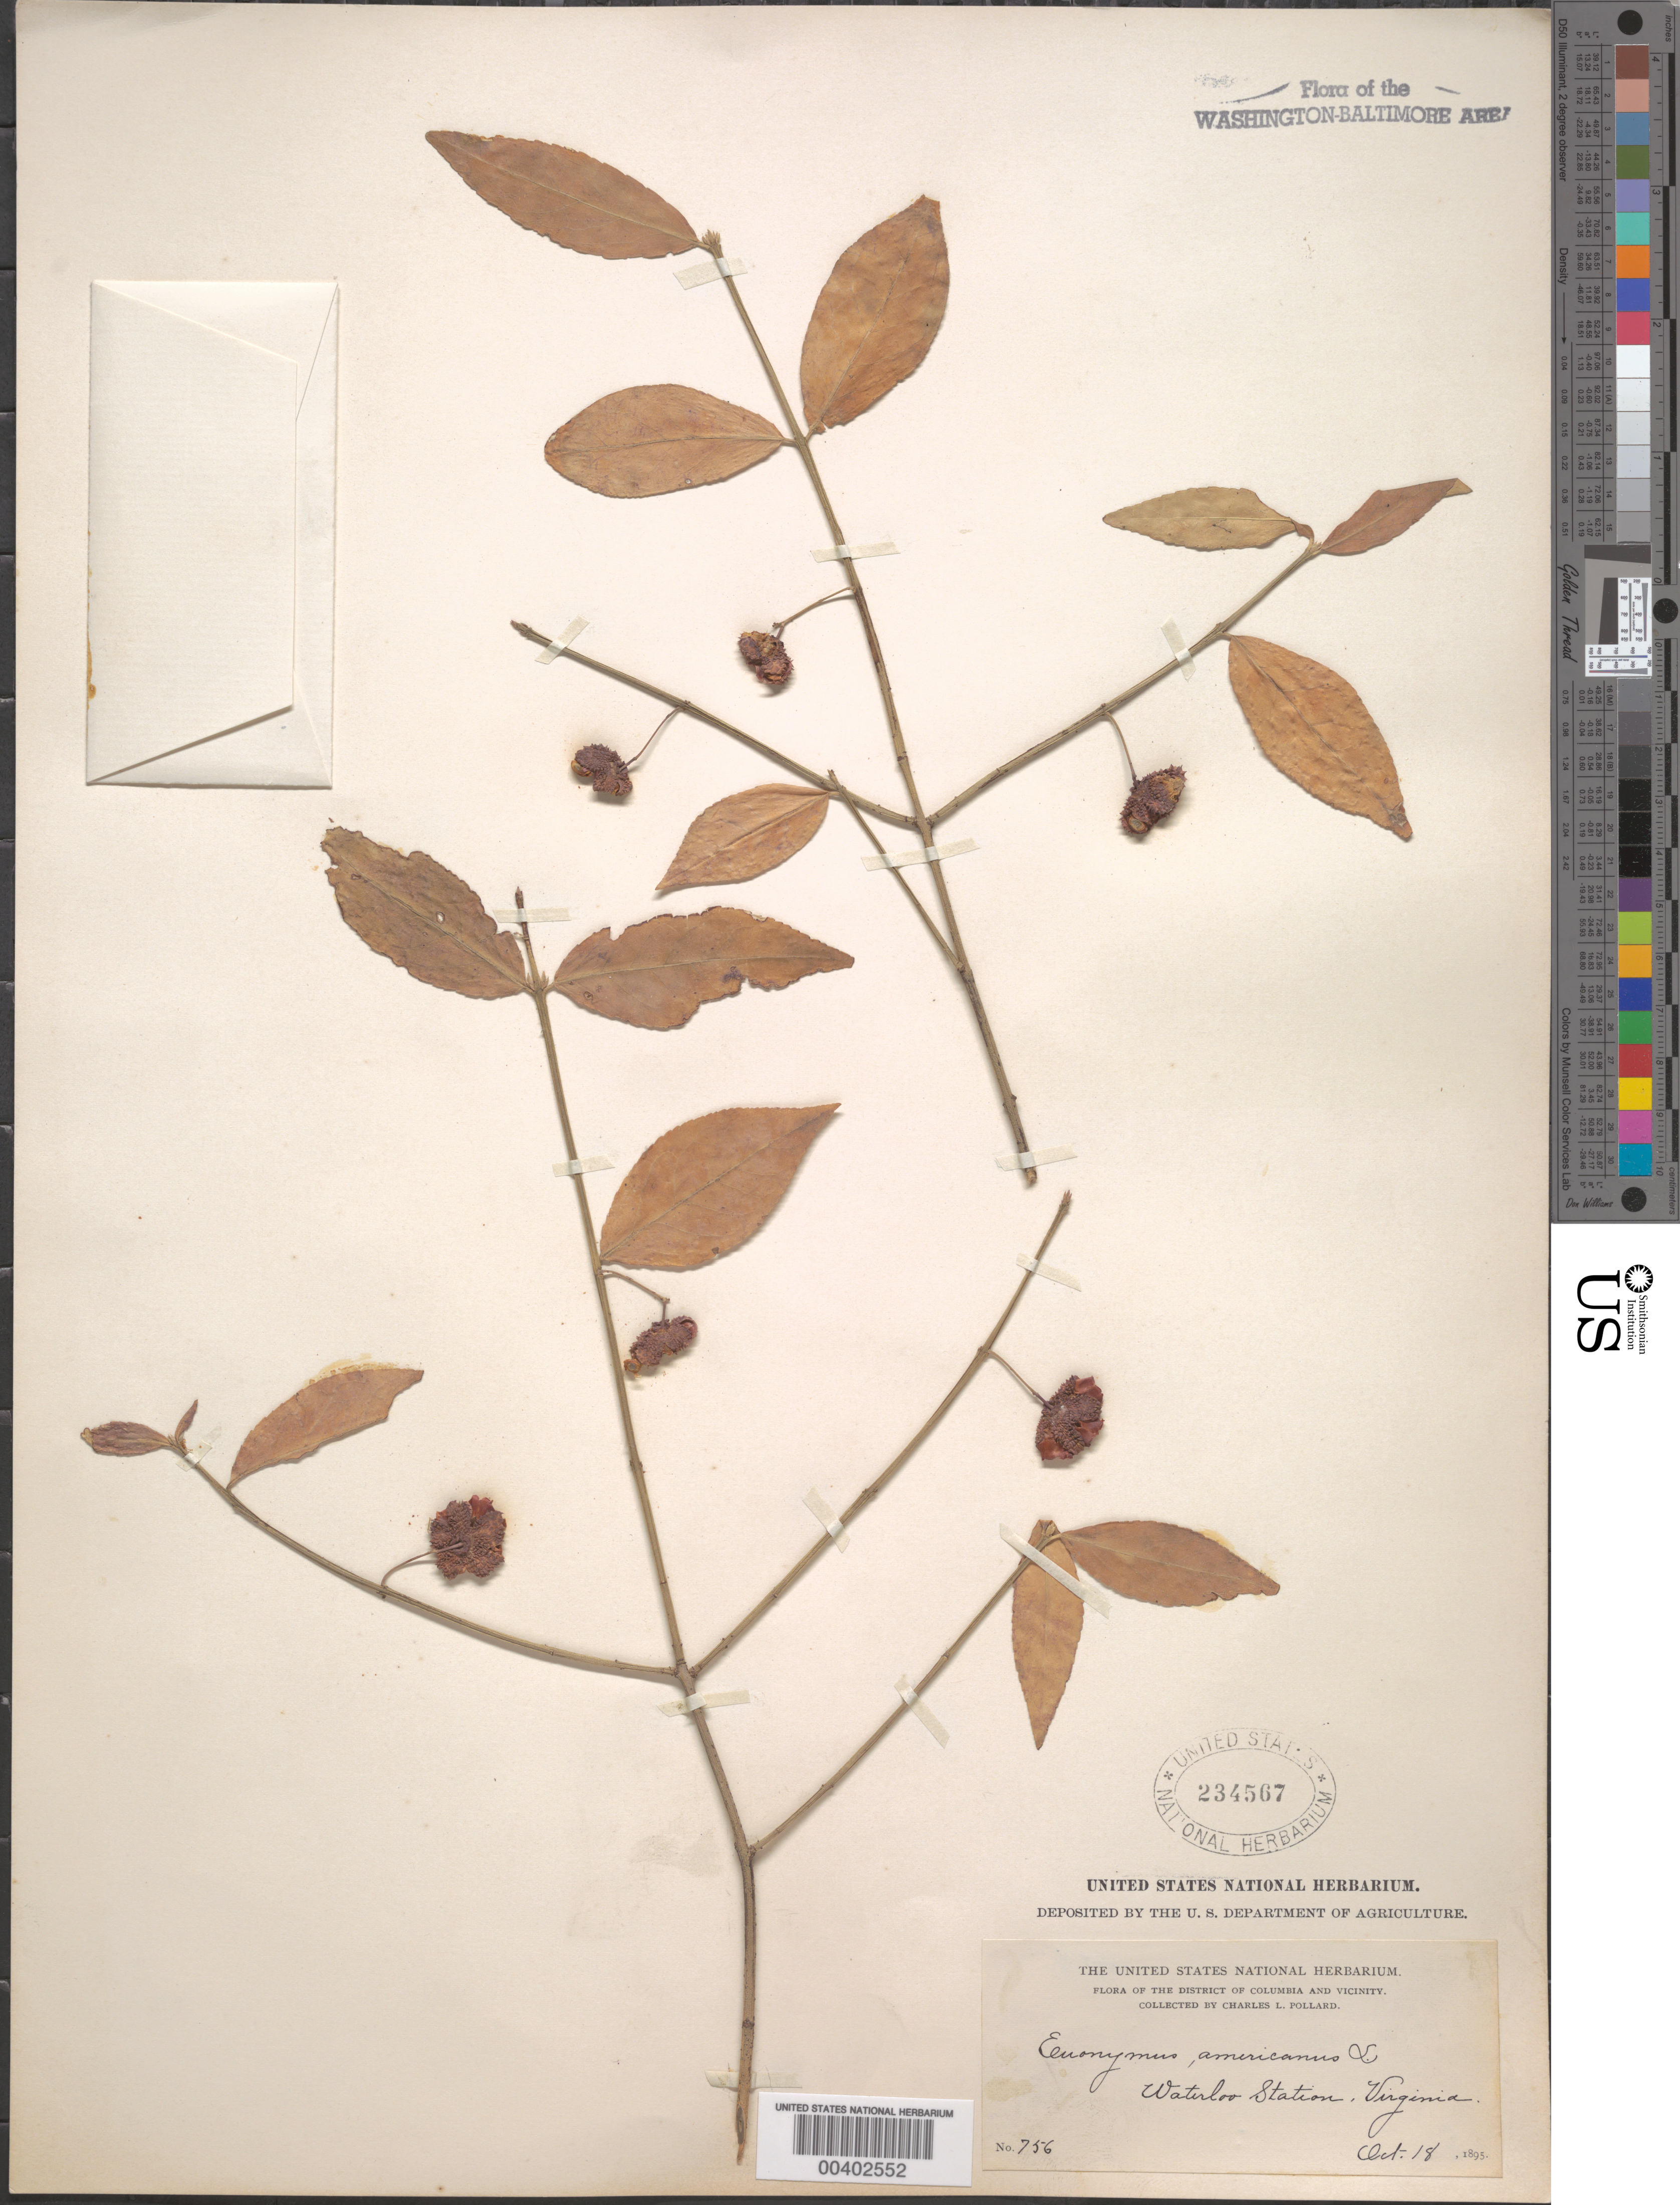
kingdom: Plantae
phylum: Tracheophyta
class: Magnoliopsida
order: Celastrales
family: Celastraceae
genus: Euonymus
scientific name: Euonymus americanus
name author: L.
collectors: C. L. Pollard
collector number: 756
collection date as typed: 18 Oct 1895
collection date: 1895-10-18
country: United States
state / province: Virginia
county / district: Arlington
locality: Waterloo Station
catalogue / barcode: US 234567